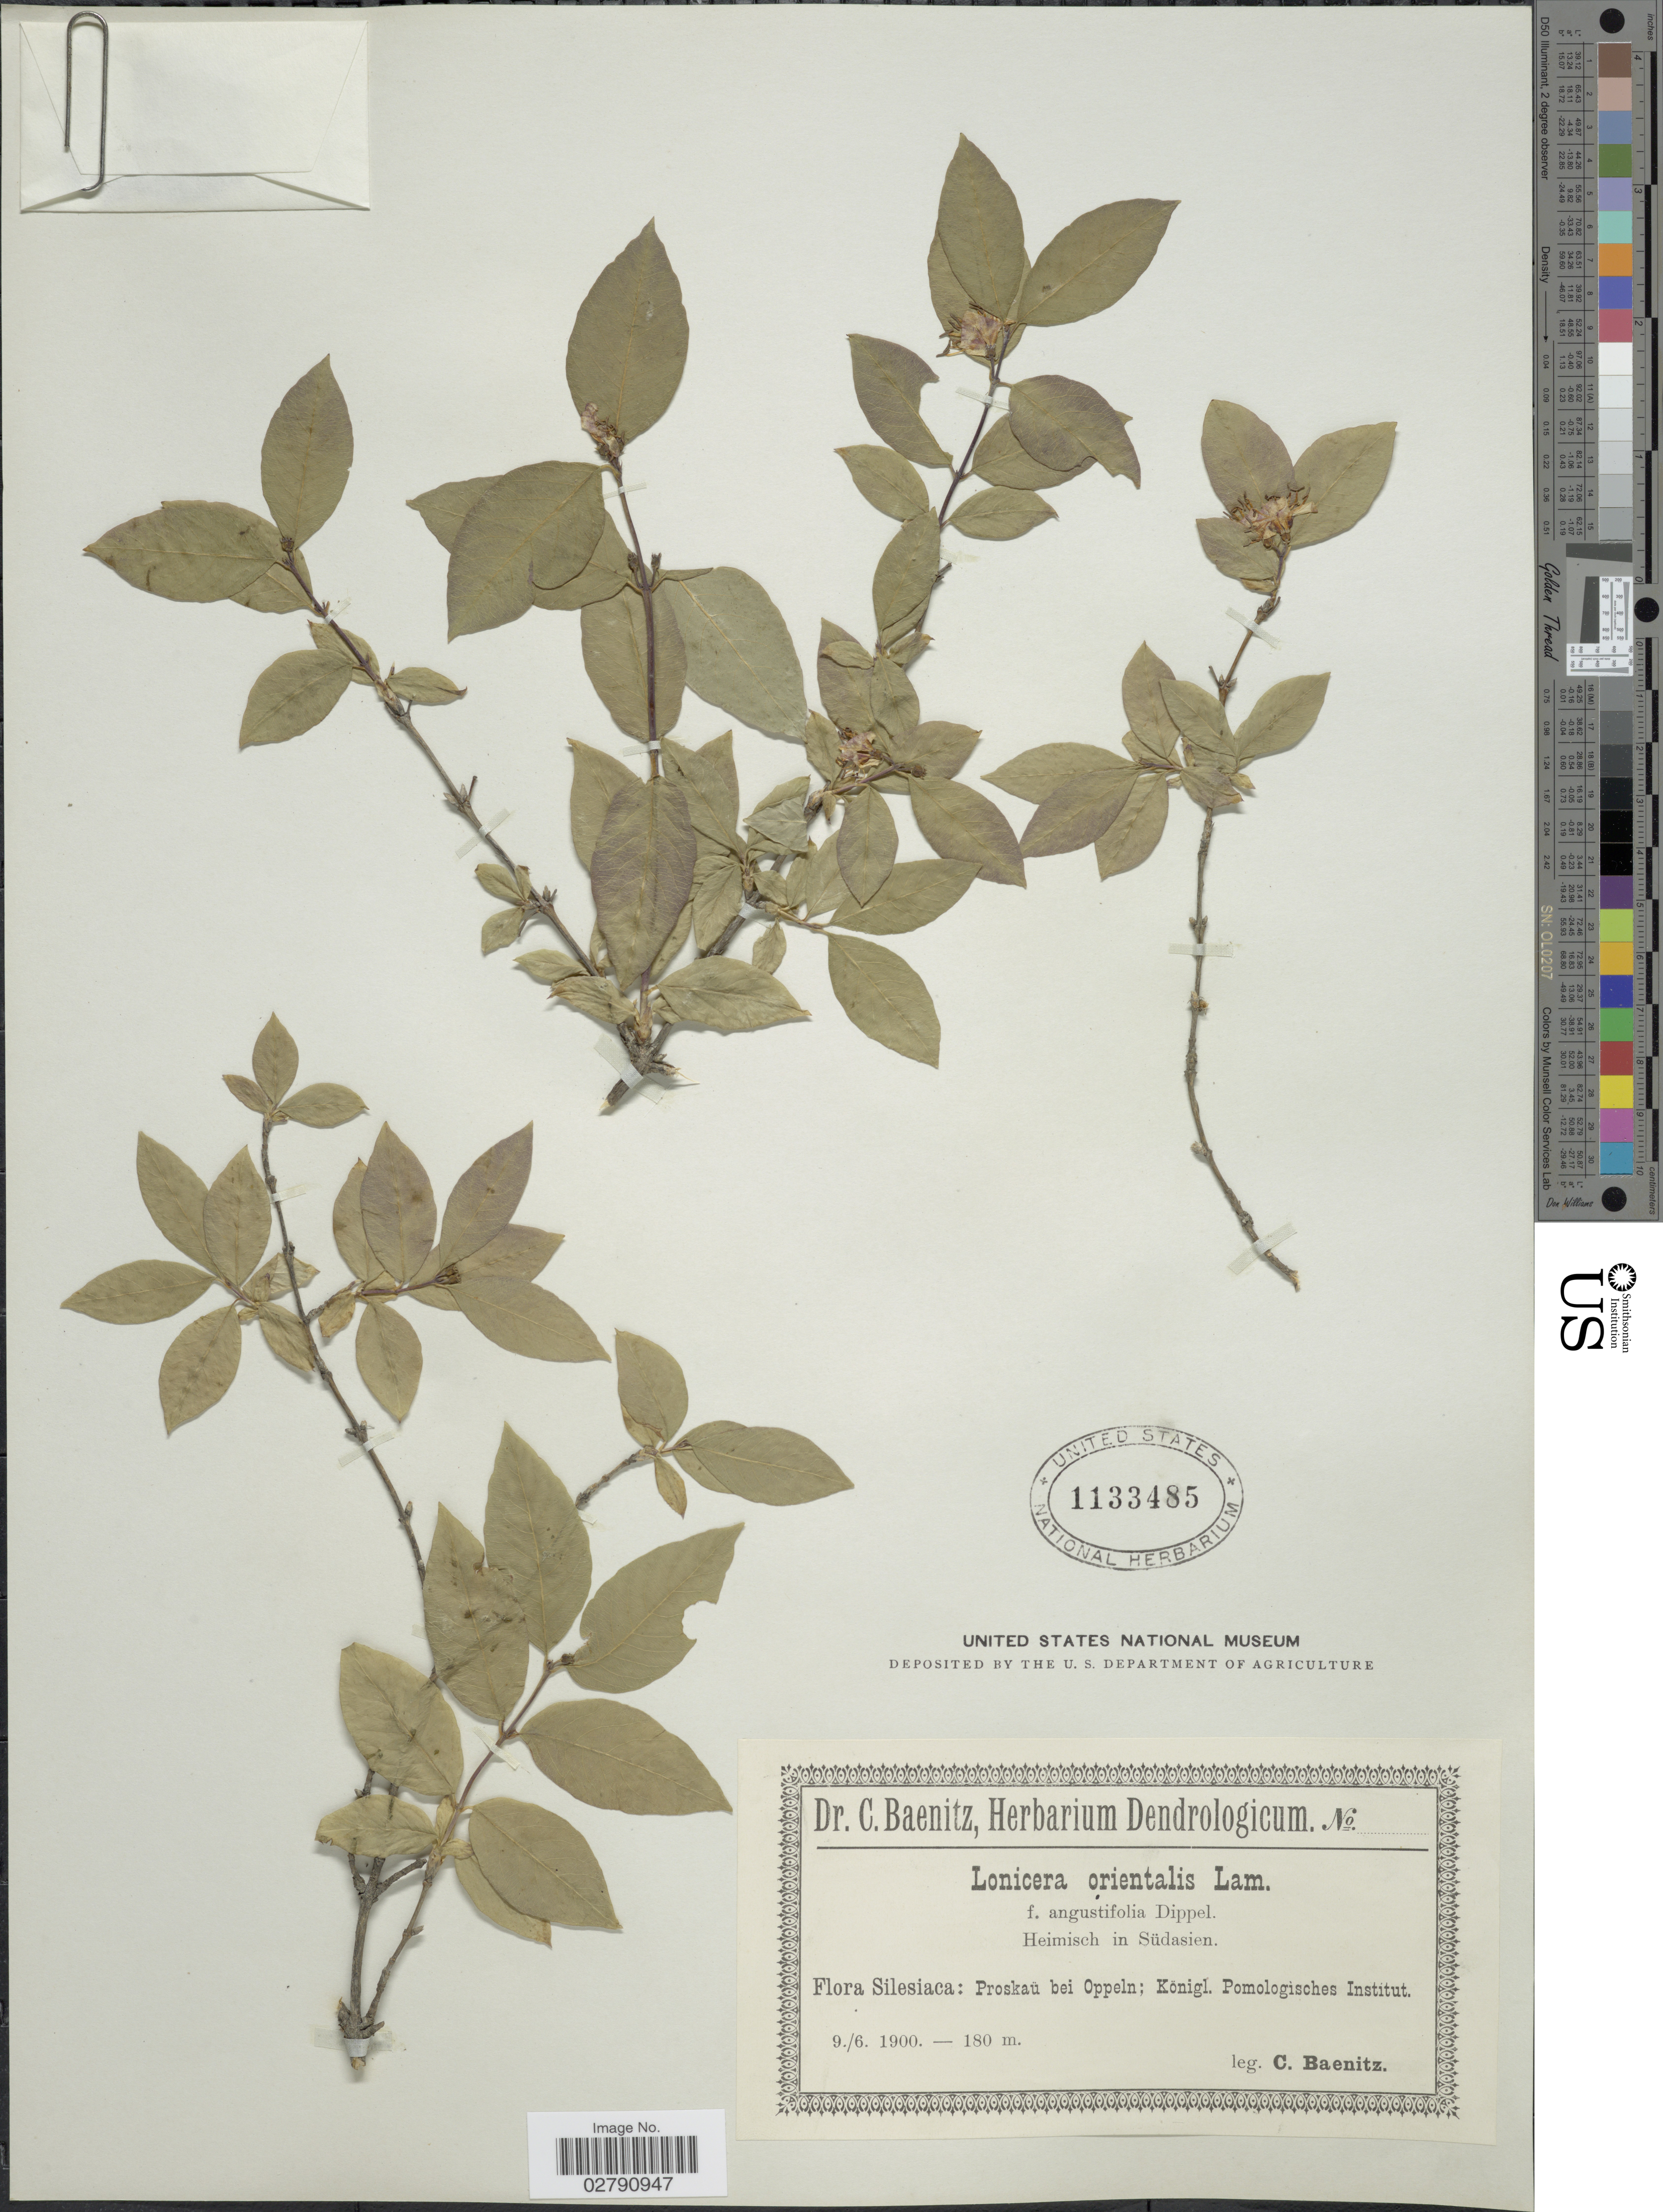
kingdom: Plantae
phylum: Tracheophyta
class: Magnoliopsida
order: Dipsacales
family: Caprifoliaceae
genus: Lonicera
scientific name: Lonicera orientalis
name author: Lam.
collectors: C. G. Baenitz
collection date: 1900-06-09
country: Poland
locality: Silesiaca: Proskaü bei Oppeln; Königl. Pomologisches Institut.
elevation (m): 180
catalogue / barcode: US 1133485